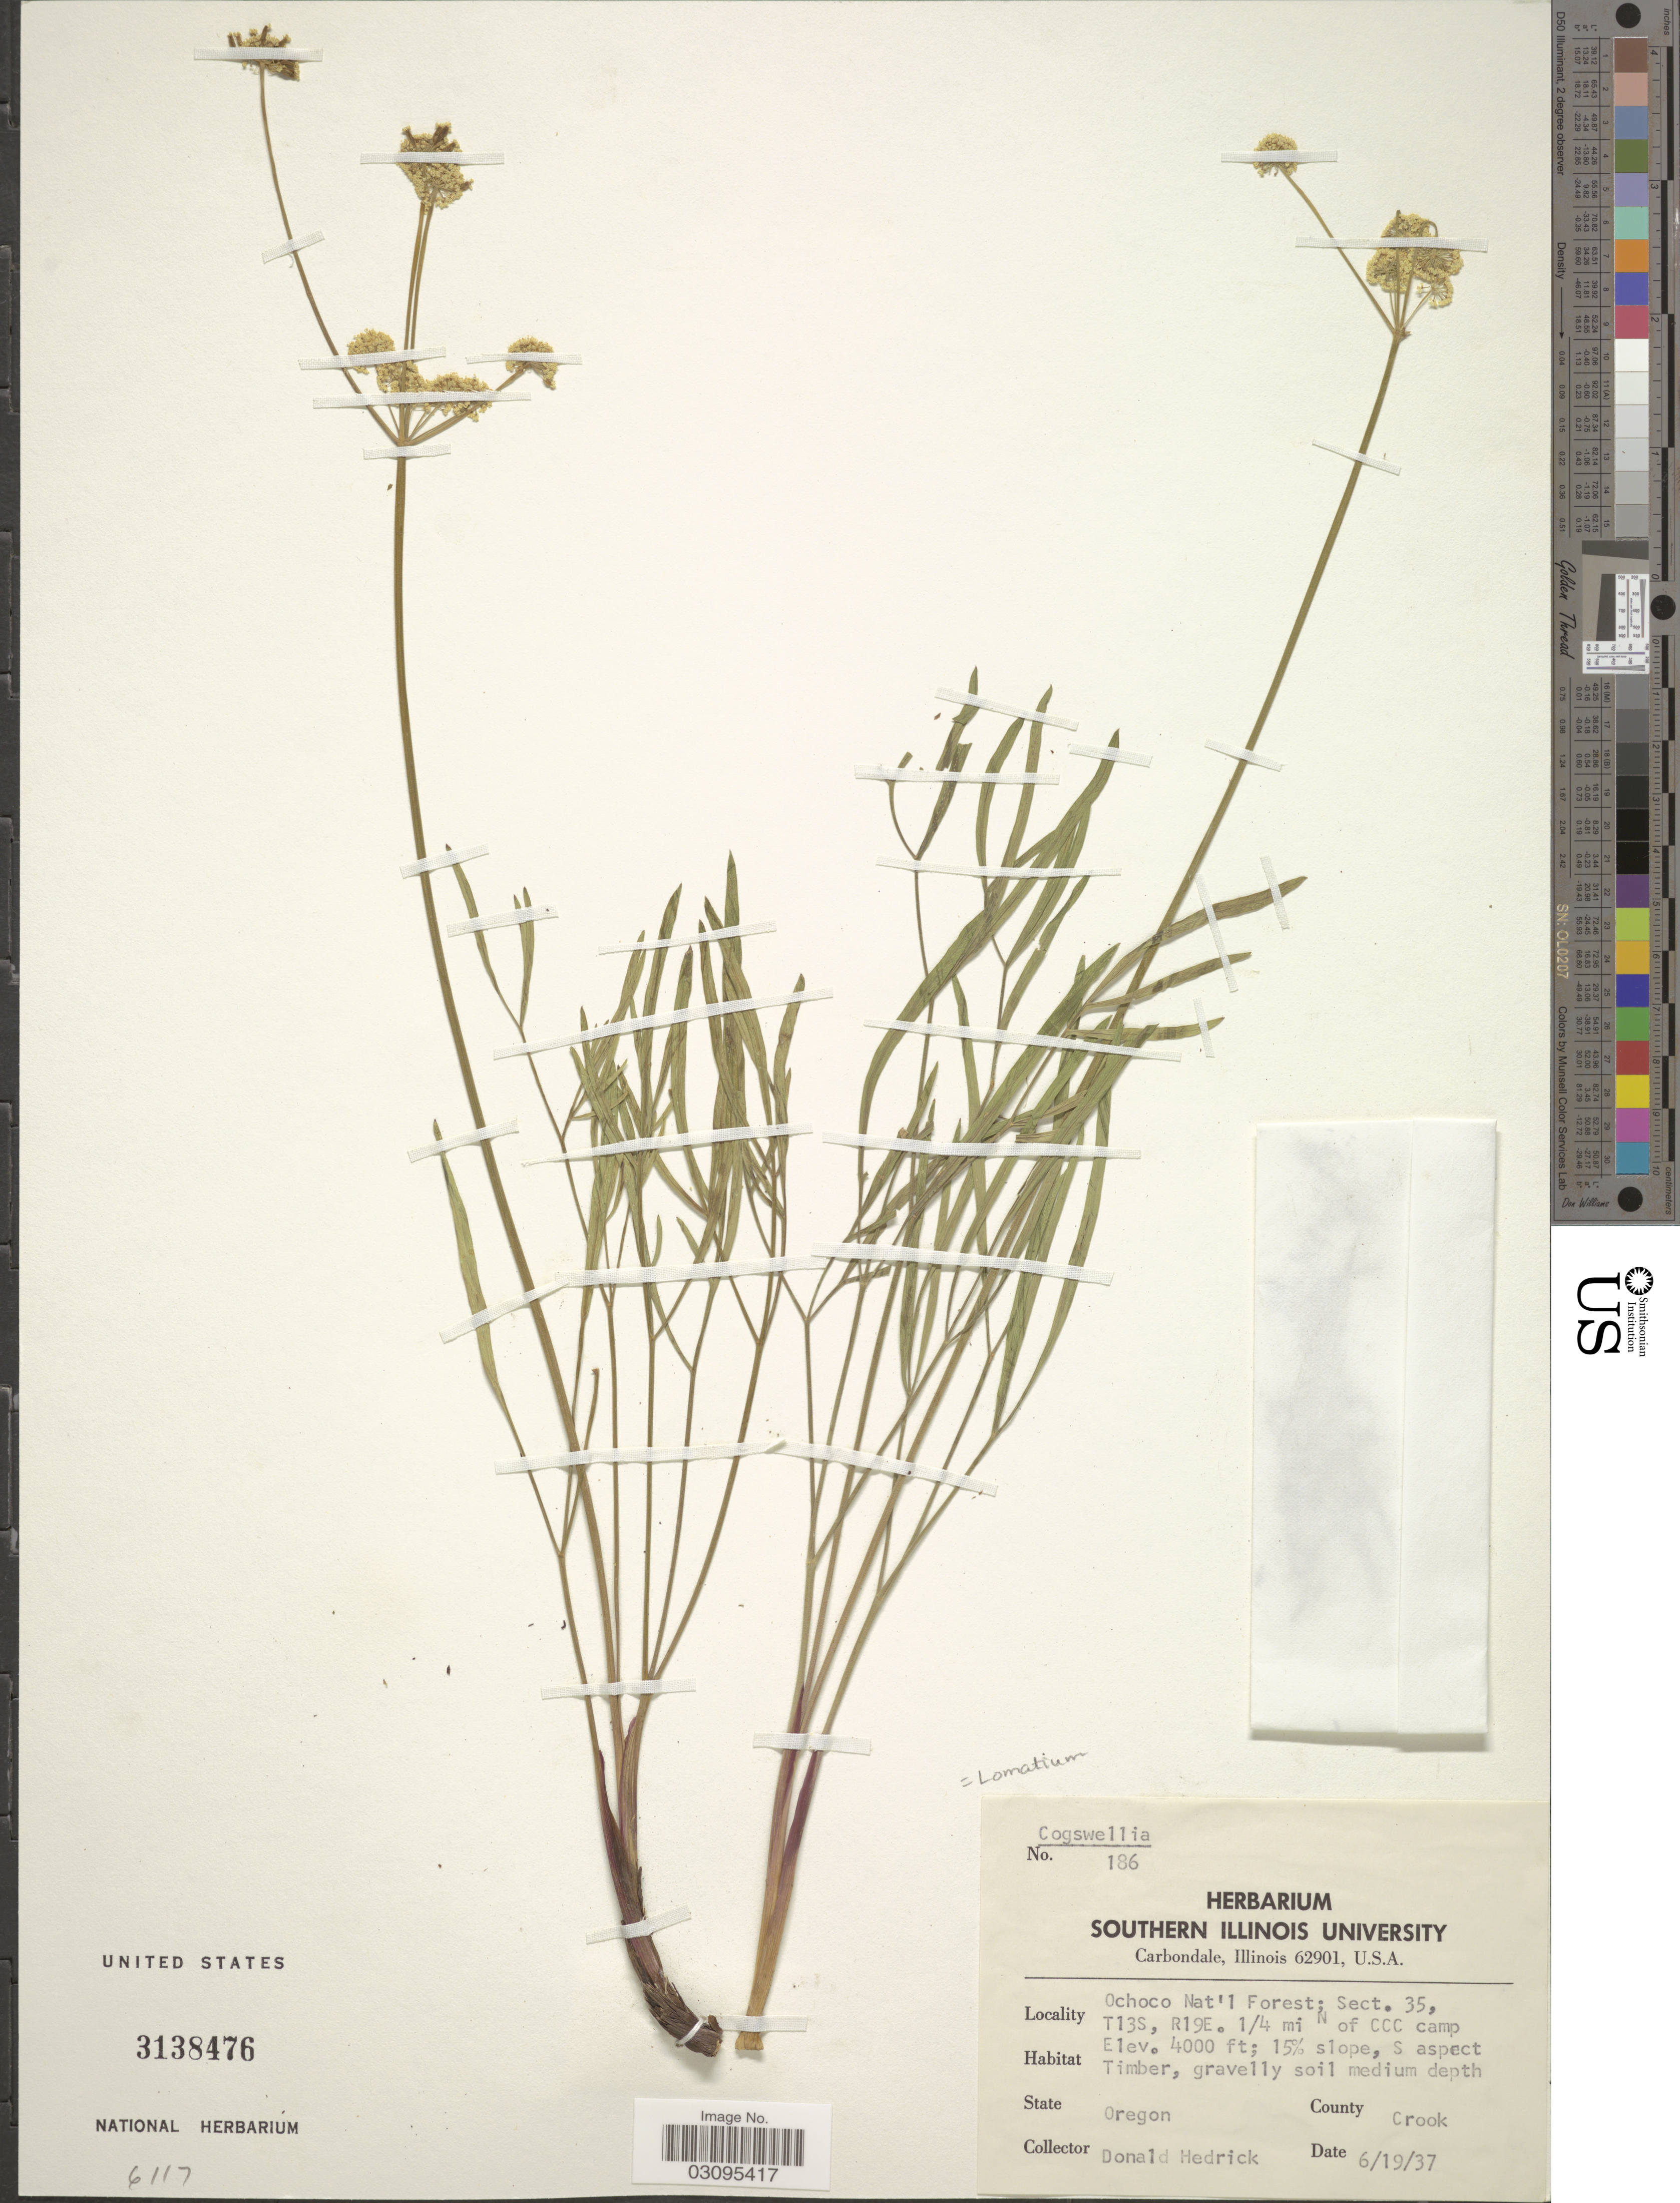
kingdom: Plantae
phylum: Tracheophyta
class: Magnoliopsida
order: Apiales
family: Apiaceae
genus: Lomatium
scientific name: Lomatium sp.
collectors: D. Hedrick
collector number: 186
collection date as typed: Transcribed d/m/y: 19/6/37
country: United States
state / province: Oregon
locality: Ochoco Nat'l Forest; Sect. 35, T13S, R19E, ¼ mi N of CCC camp, County Crook.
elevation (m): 1219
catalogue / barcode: US 3138476